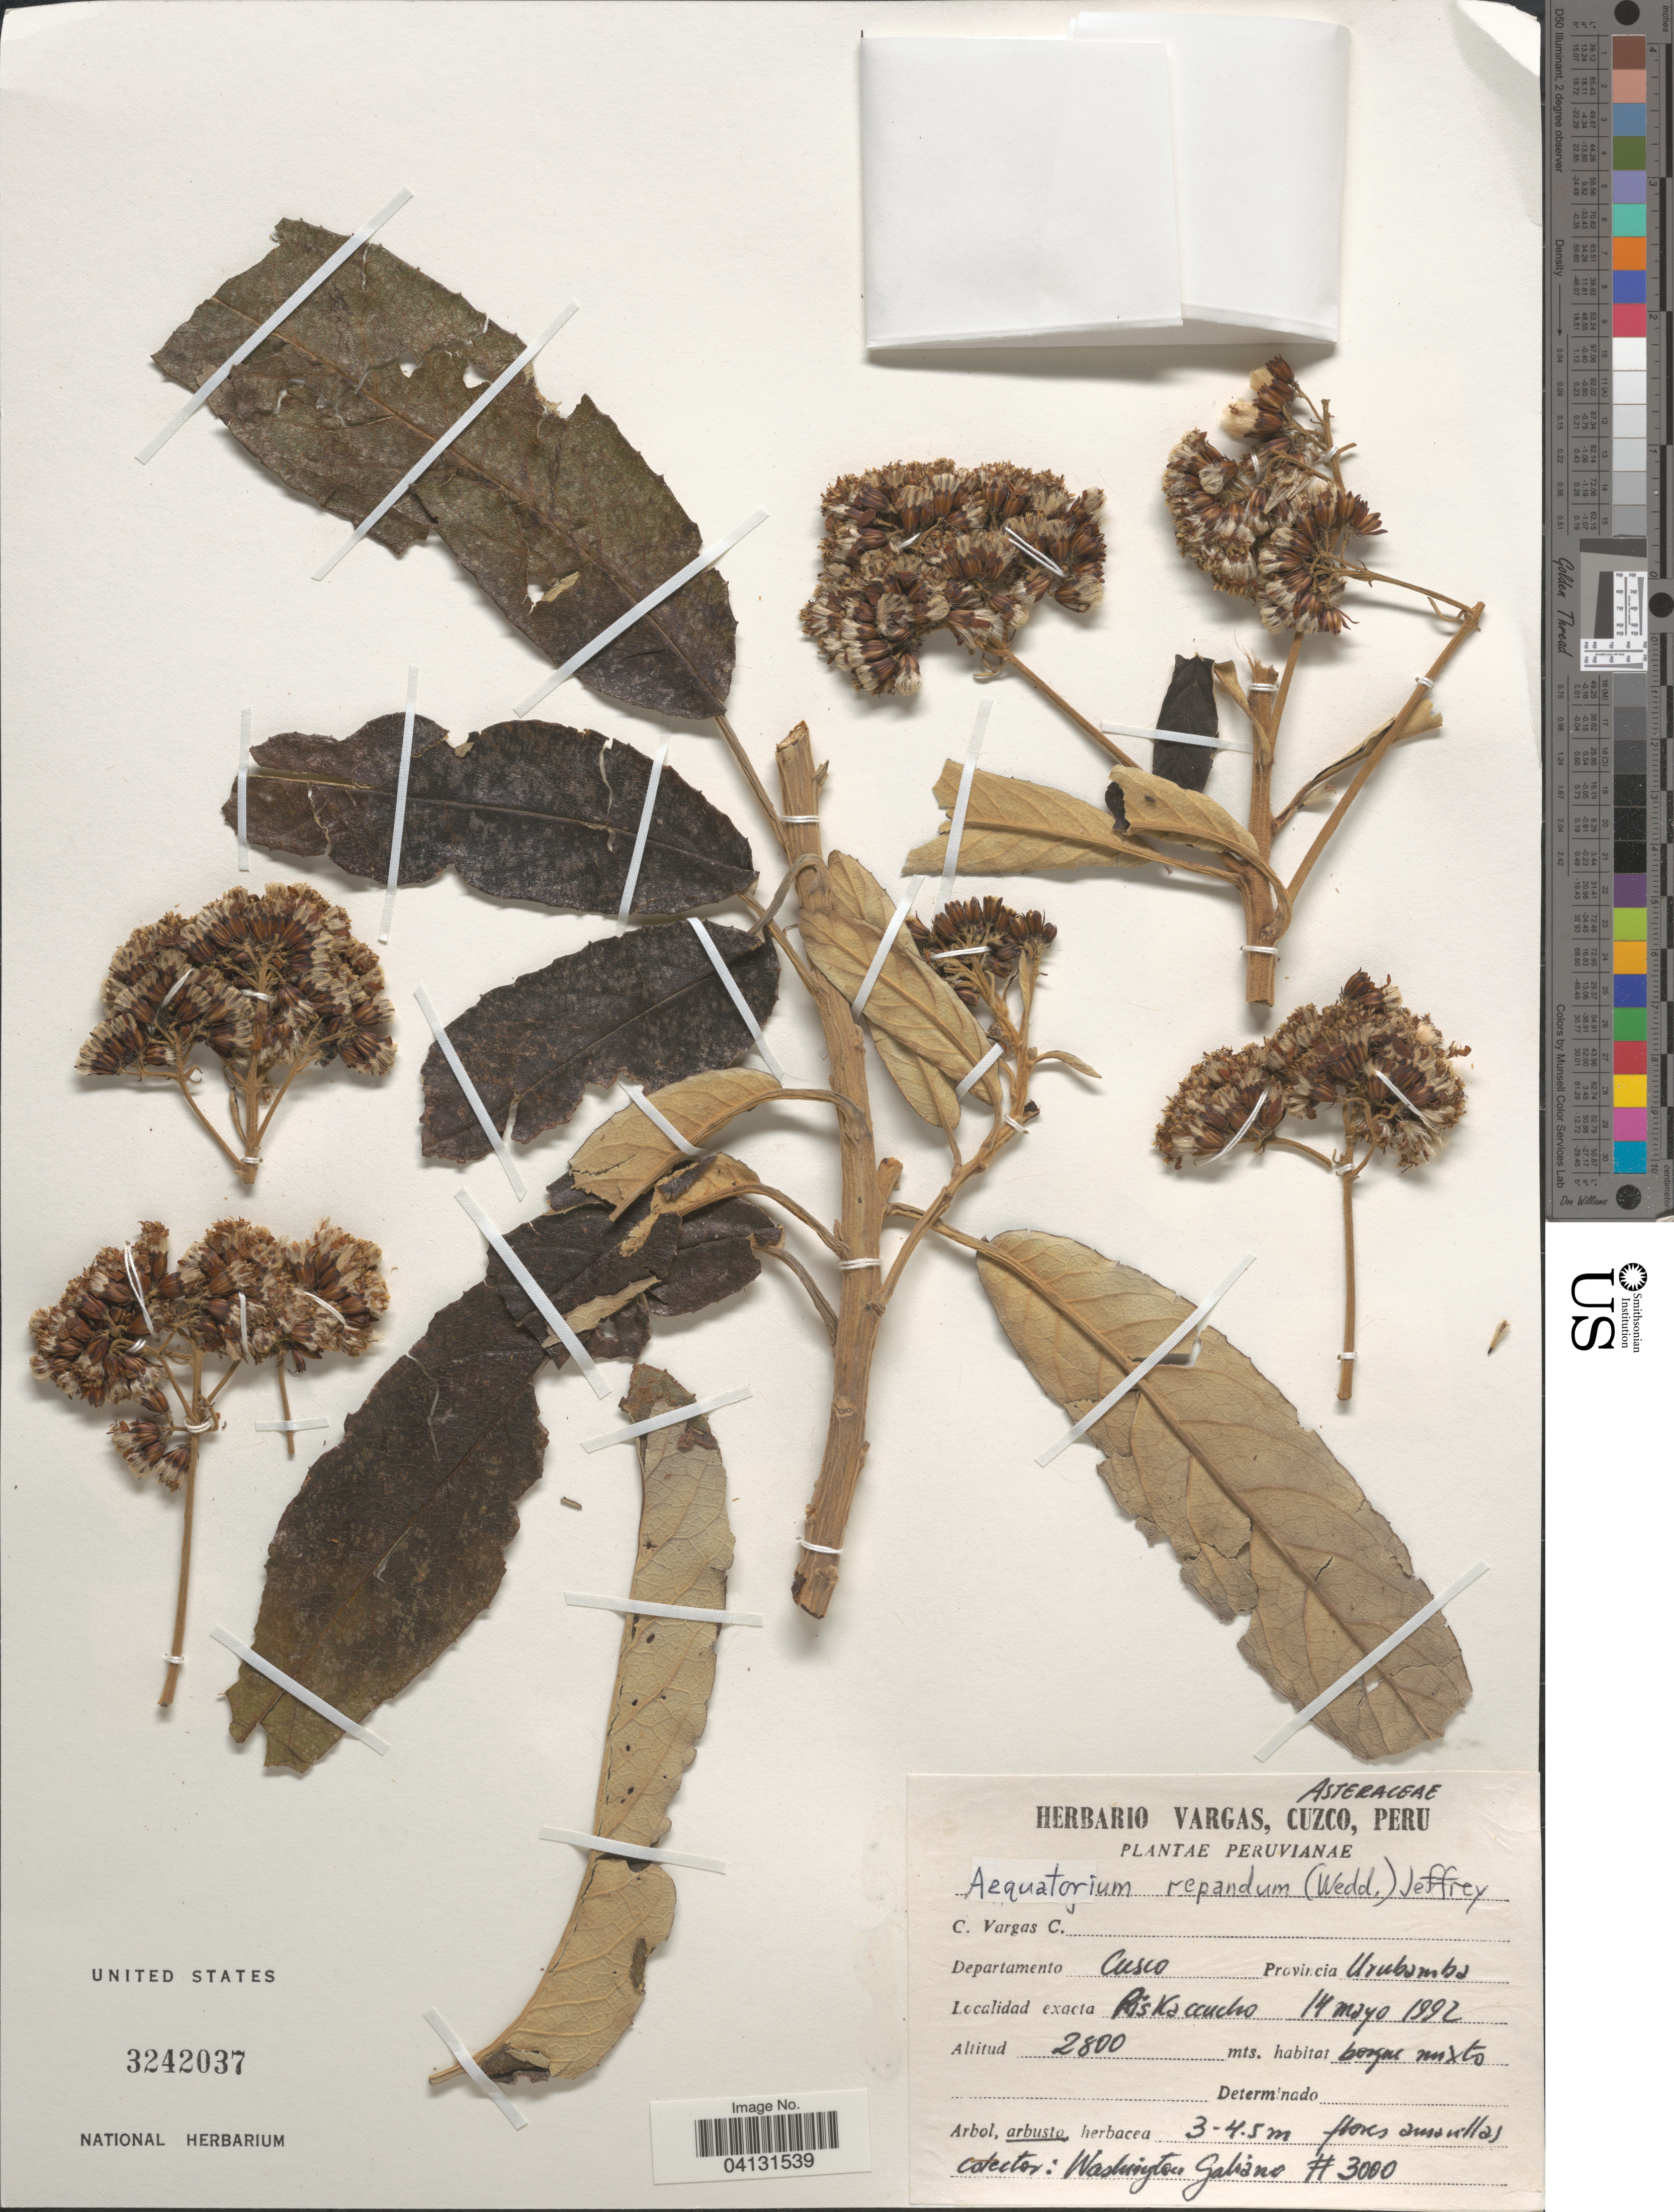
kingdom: Plantae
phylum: Tracheophyta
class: Magnoliopsida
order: Asterales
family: Asteraceae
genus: Nordenstamia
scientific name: Nordenstamia repanda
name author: (Wedd.) Lundin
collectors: W. Galiano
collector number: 3000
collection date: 1992-05-14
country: Peru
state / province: Cusco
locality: Departamento Cusco. Provincia Urubamba. Piskaccucho.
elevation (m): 2800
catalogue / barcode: US 3242037